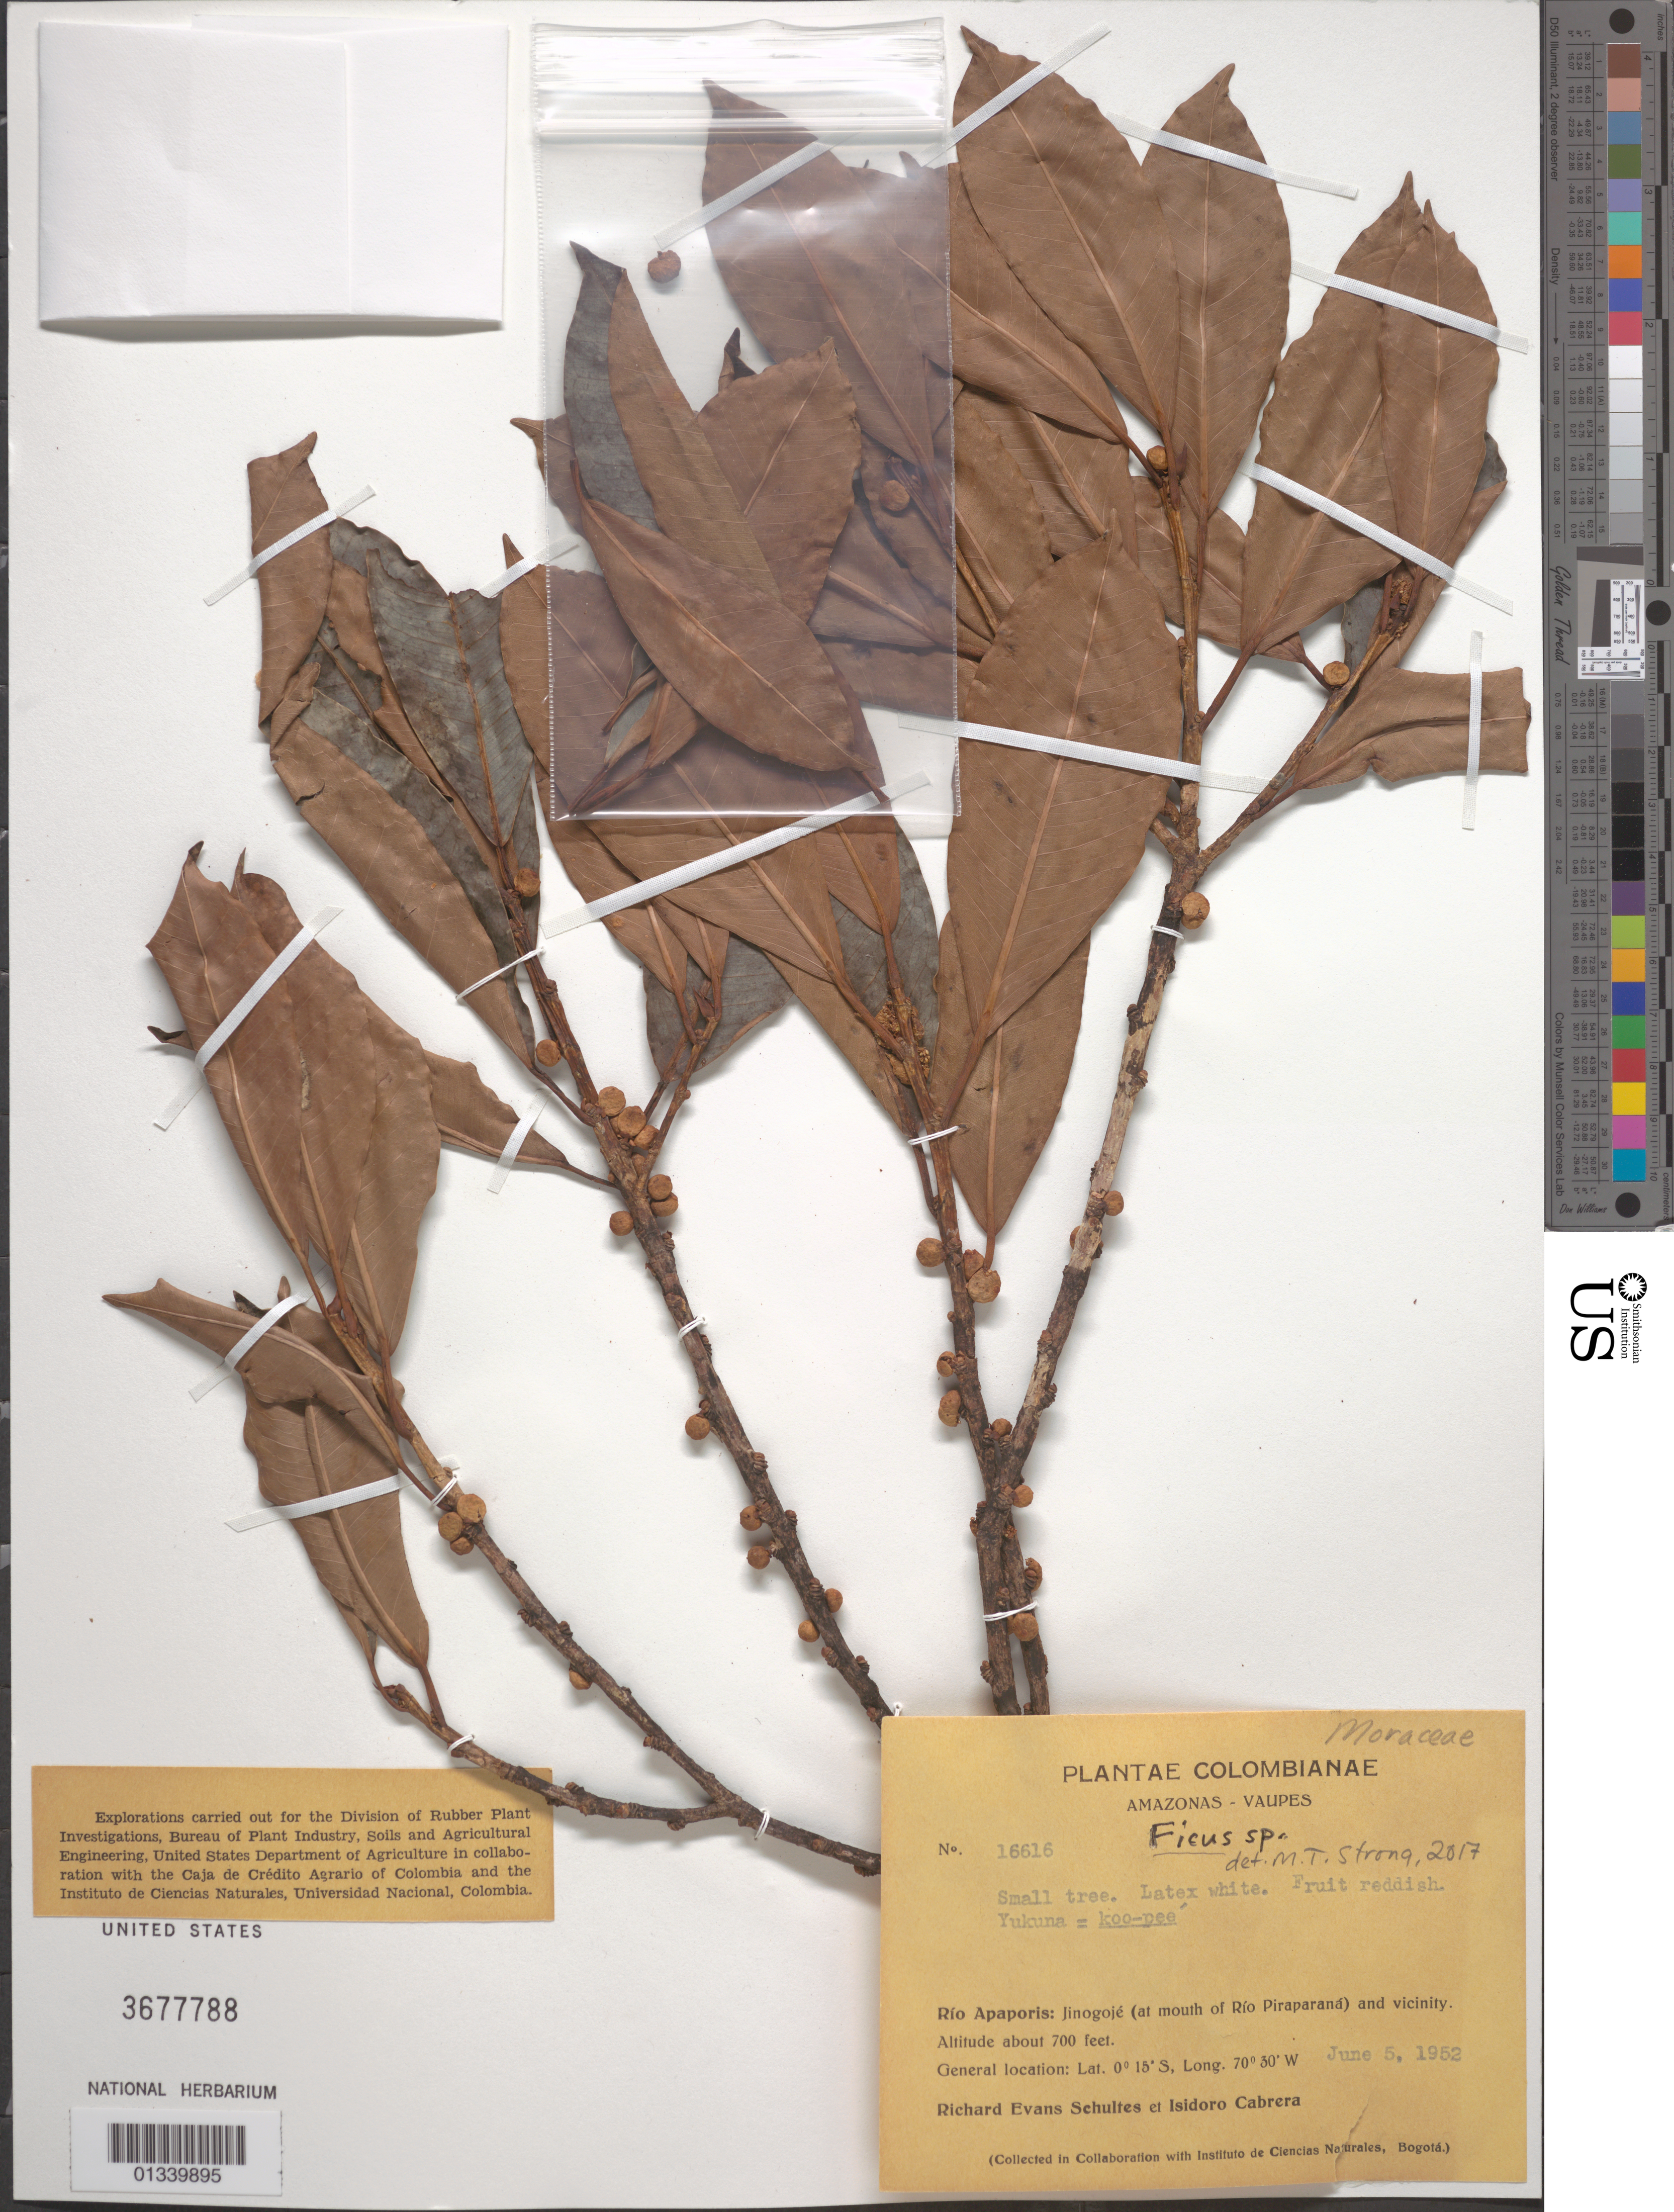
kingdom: Plantae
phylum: Tracheophyta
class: Magnoliopsida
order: Rosales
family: Moraceae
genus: Ficus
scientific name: Ficus sp.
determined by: Strong, Mark T., (BOT), Smithsonian Institution - National Museum of Natural History (UNITED STATES)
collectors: R. E. Schultes & I. Cabrera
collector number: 16616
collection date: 1952-06-05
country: Colombia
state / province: Amazonas / Vaupés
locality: Rio Apaporis: Jinogoje (at mouth of Rio Piraparana) and vicinity.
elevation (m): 213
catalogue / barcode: US 3677788